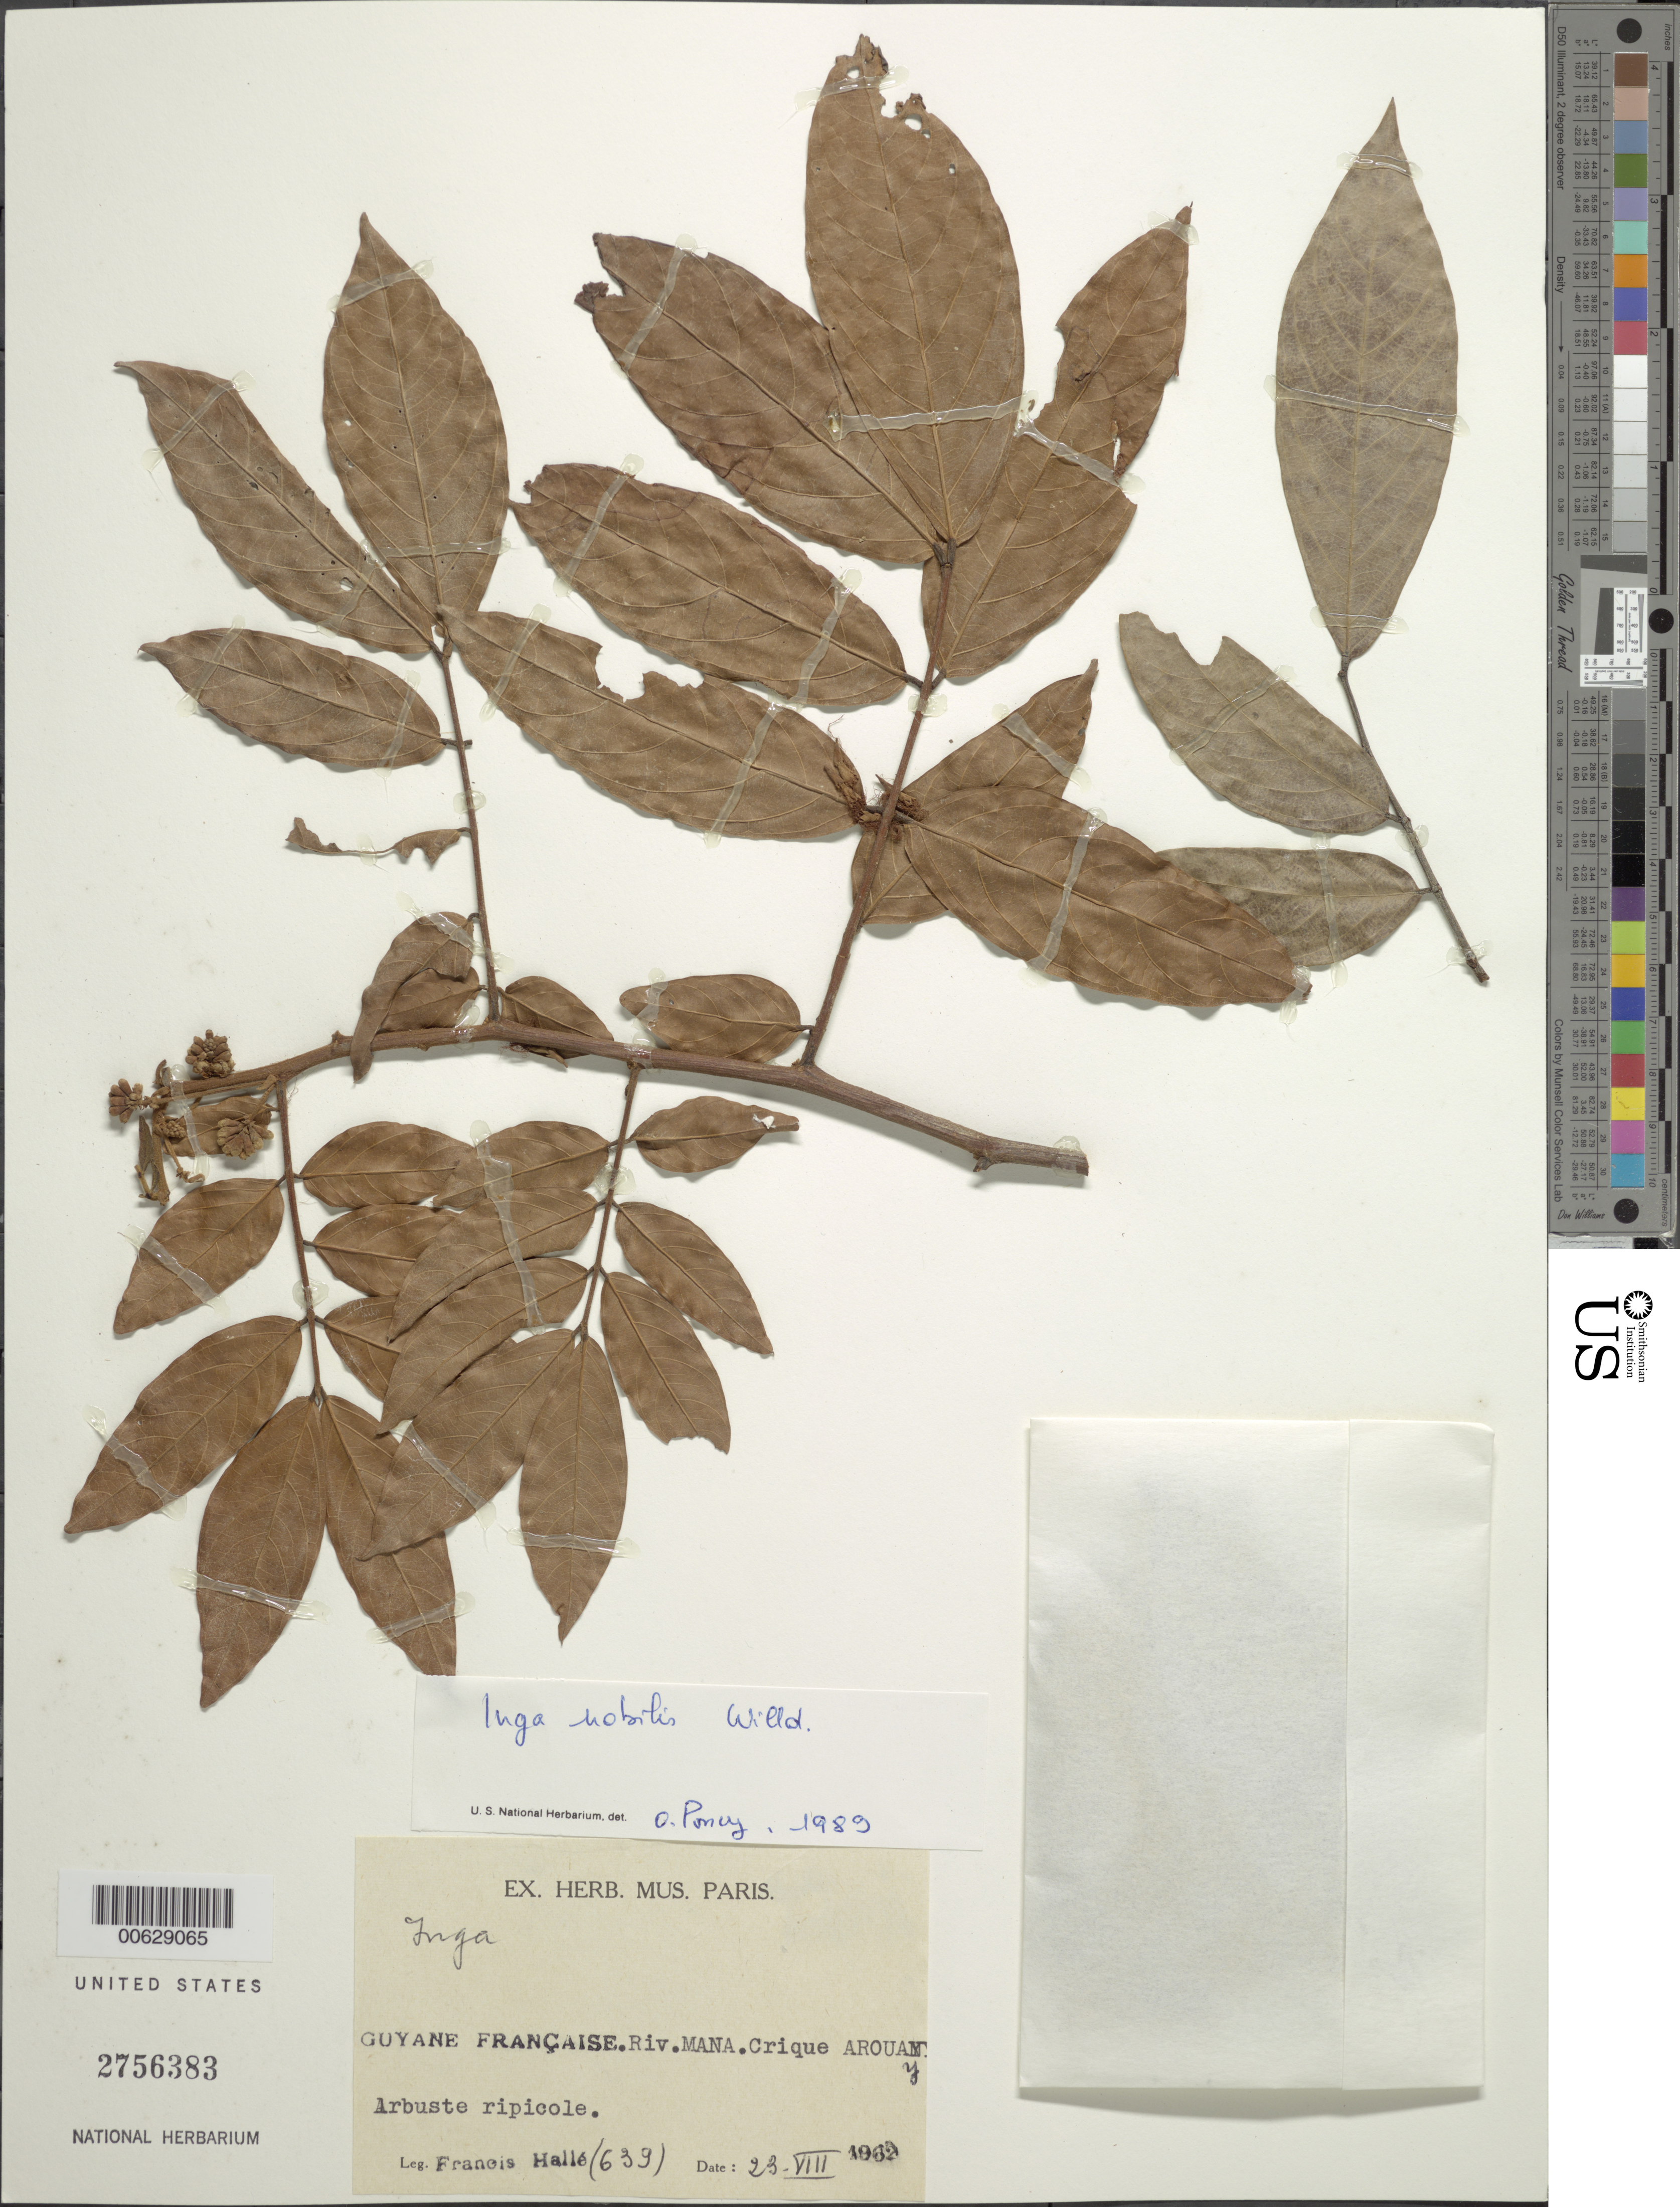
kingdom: Plantae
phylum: Tracheophyta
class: Magnoliopsida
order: Fabales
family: Fabaceae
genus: Inga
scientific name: Inga nobilis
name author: Willd.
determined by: Poncy, O.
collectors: F. Hallé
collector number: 639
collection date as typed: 23-Aug-62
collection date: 1962-08-23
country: French Guiana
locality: Rivière Mana, Crique Arouany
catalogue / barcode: US 2756383